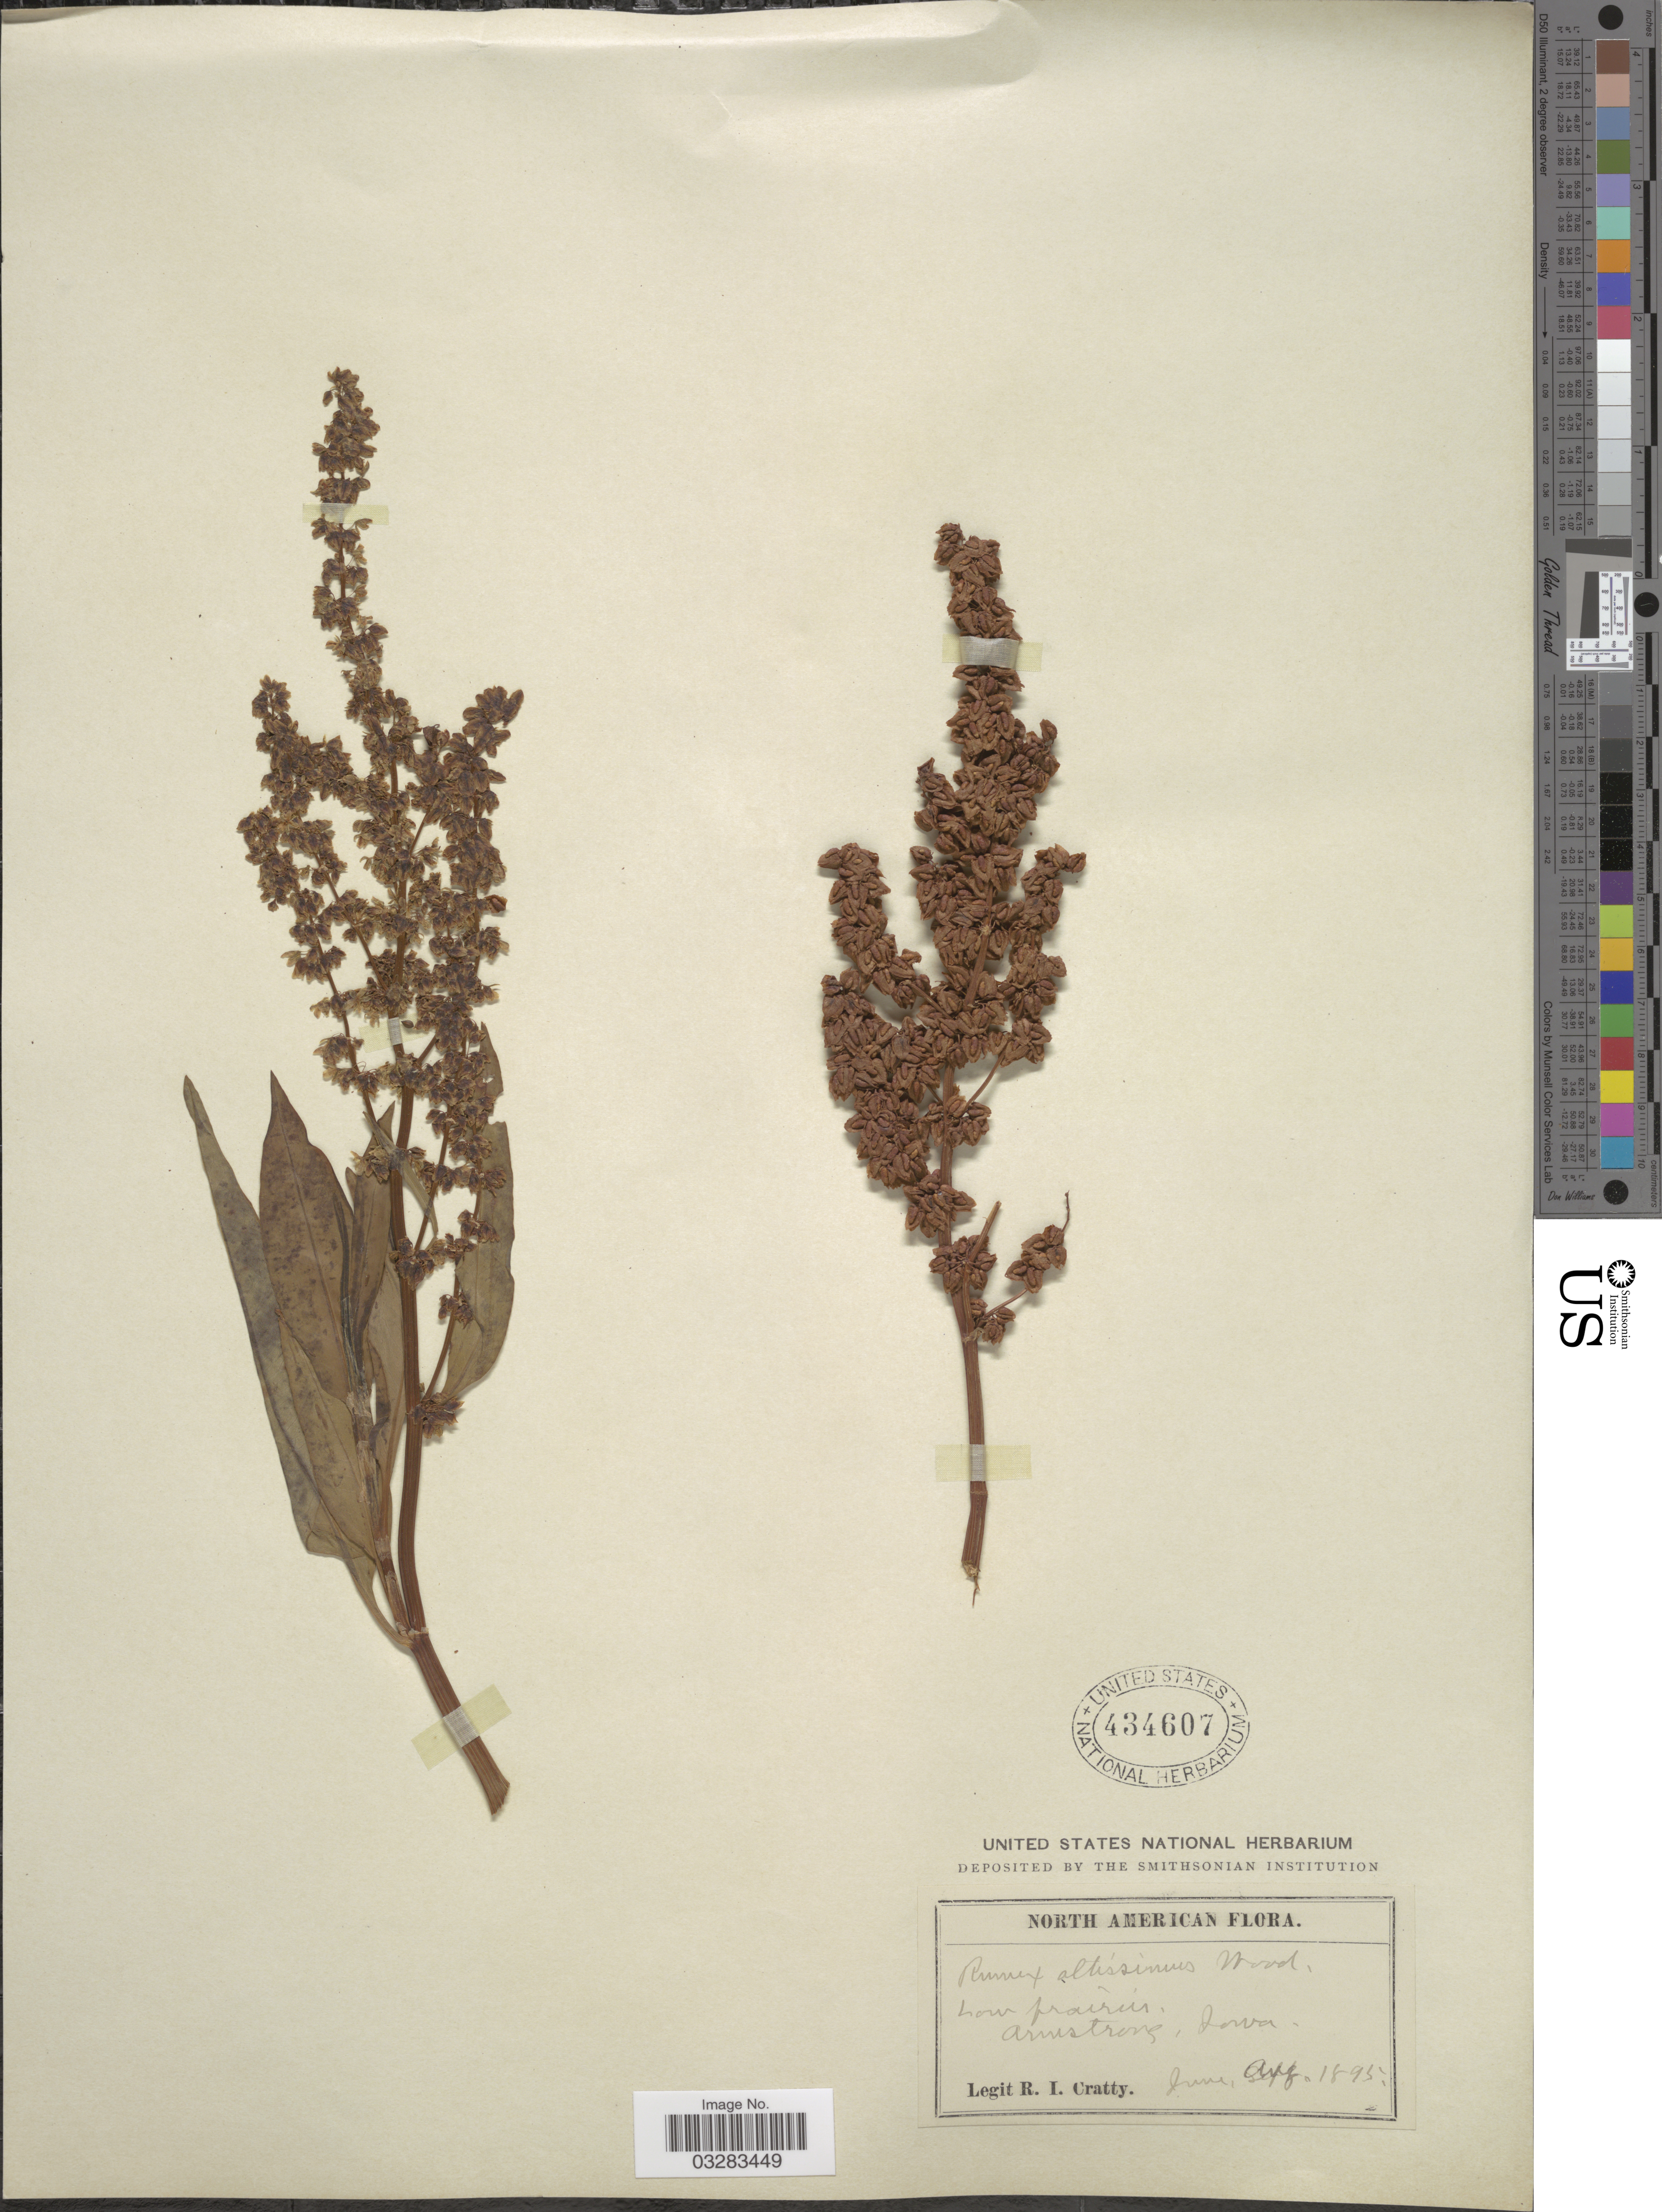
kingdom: Plantae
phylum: Tracheophyta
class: Magnoliopsida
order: Caryophyllales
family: Polygonaceae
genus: Rumex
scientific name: Rumex altissimus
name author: Alph. Wood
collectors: R. Cratty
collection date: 1895-06/1895-08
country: United States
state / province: Iowa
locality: Armstrong.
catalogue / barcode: US 434607